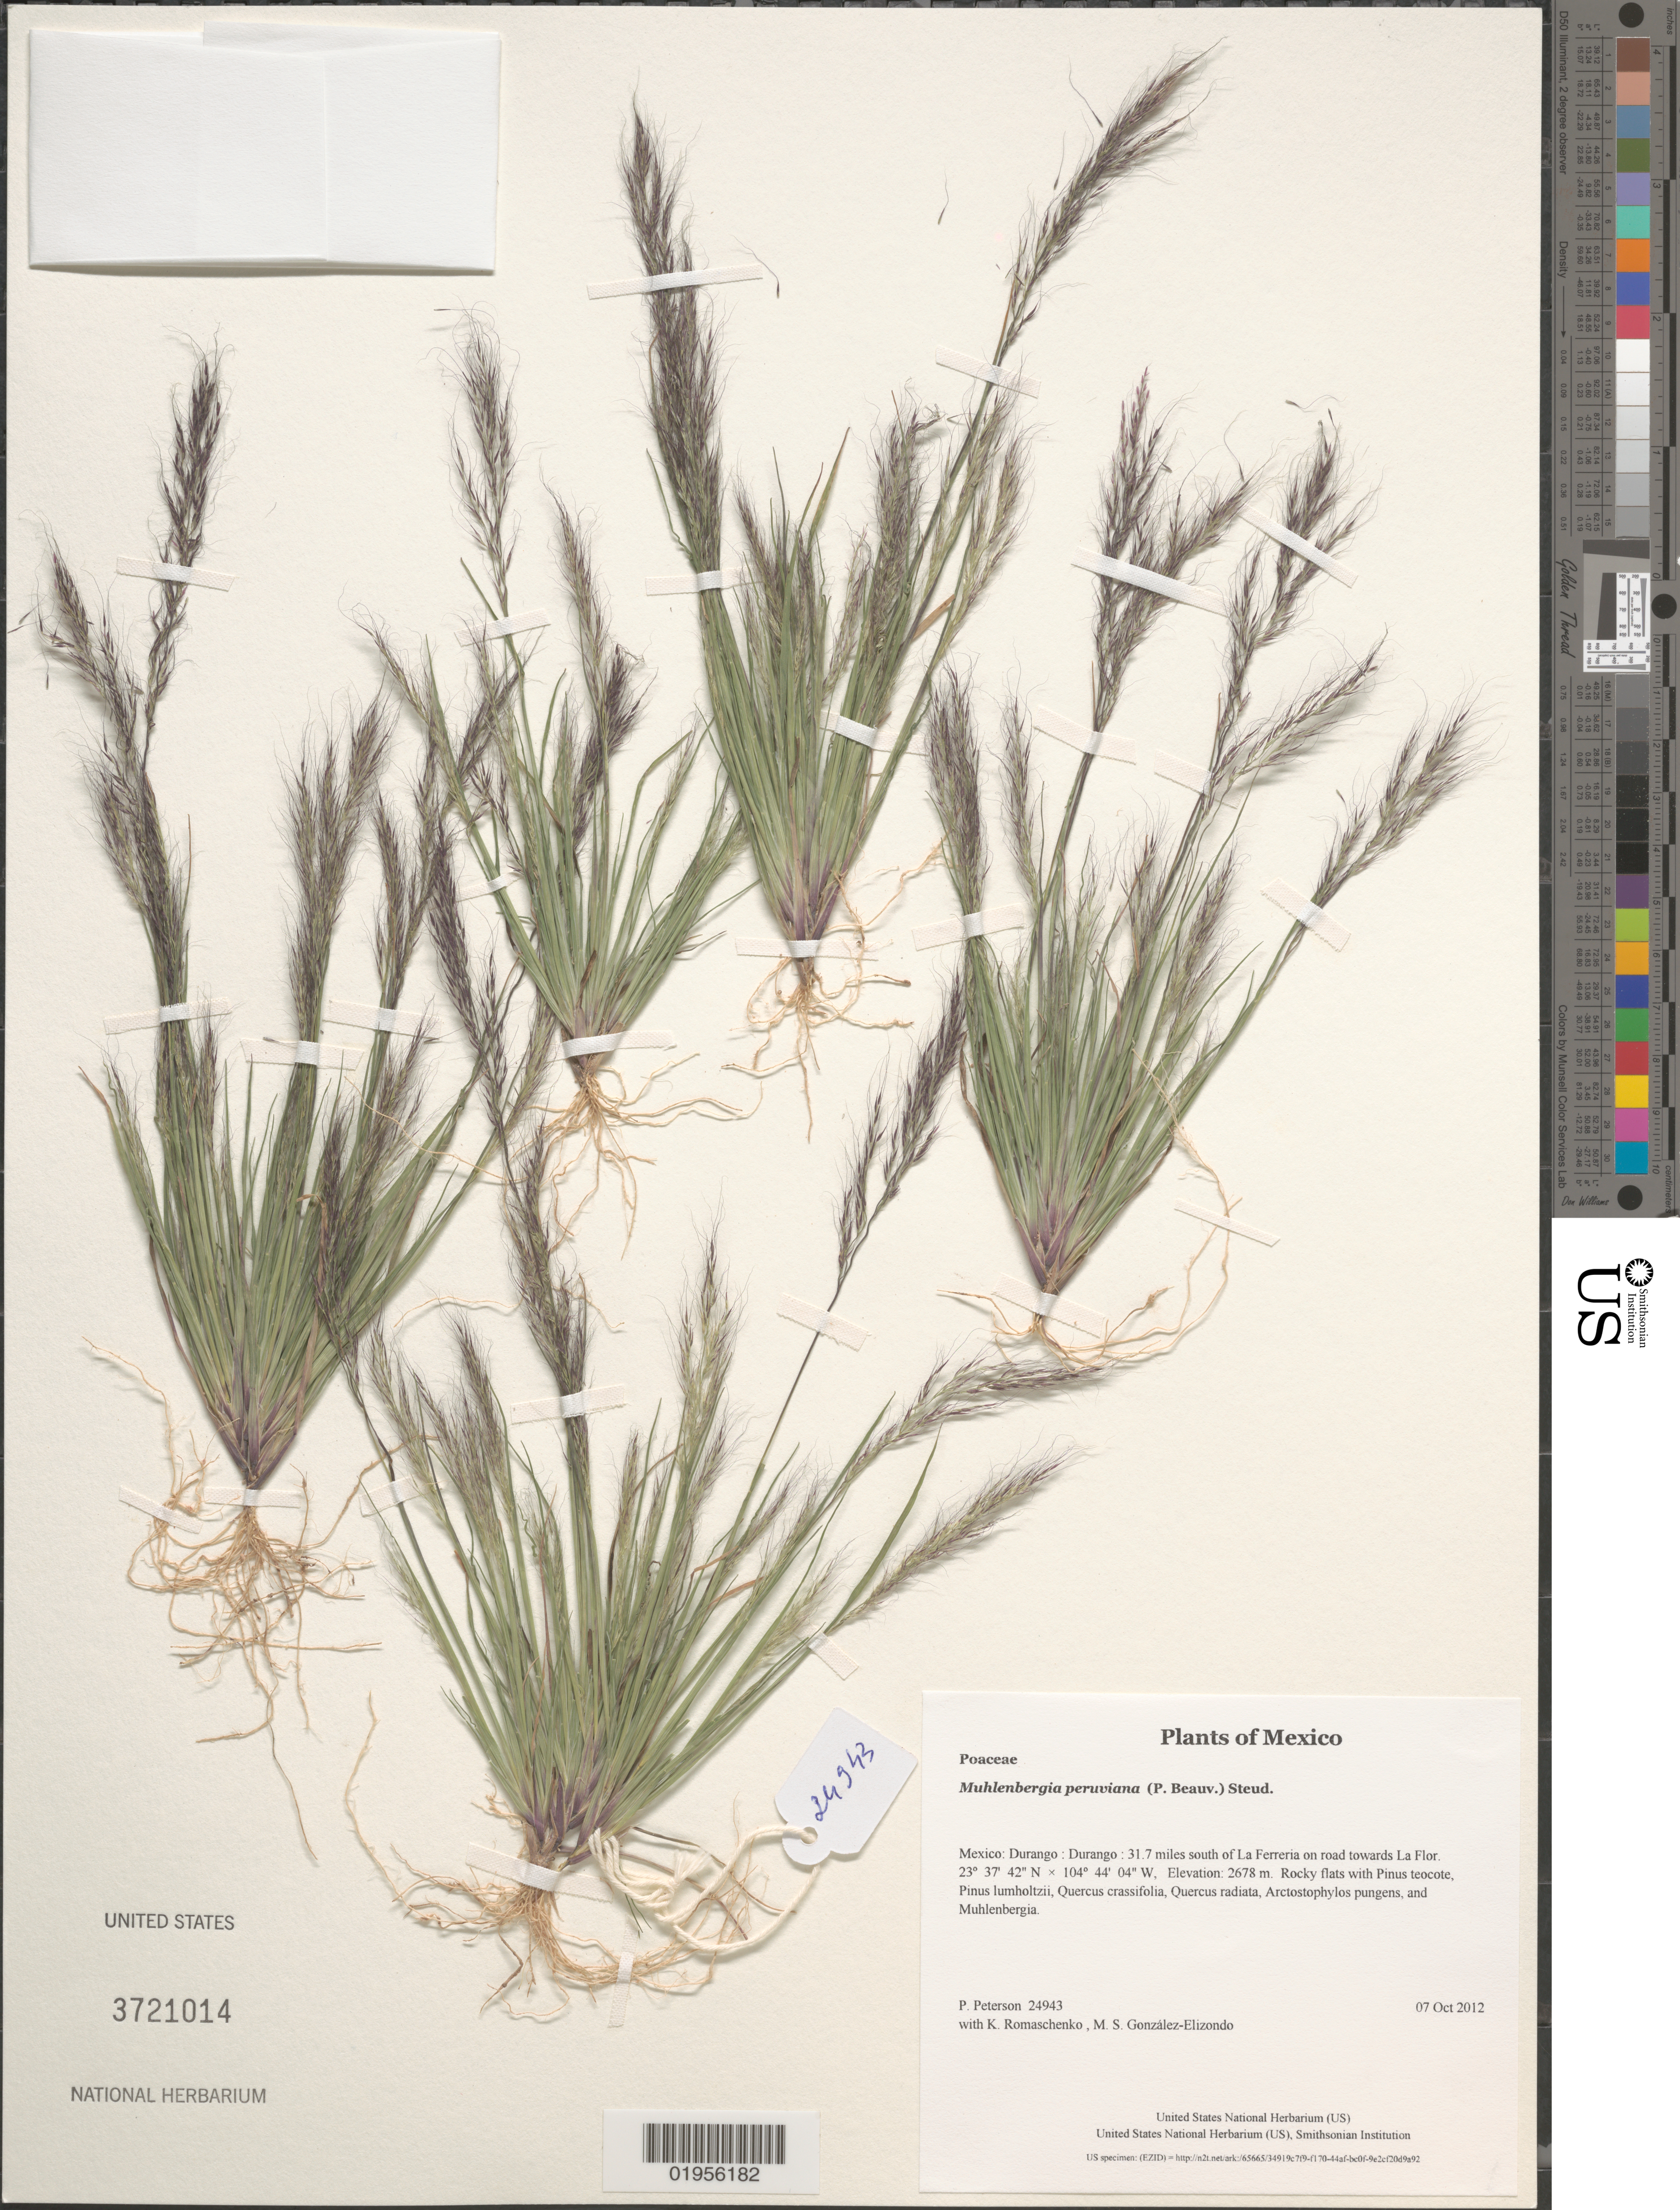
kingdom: Plantae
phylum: Tracheophyta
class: Liliopsida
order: Poales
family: Poaceae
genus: Muhlenbergia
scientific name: Muhlenbergia peruviana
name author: (P. Beauv.) Steud.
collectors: P. M. Peterson, K. Romaschenko & M. S. González-Elizondo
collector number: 24943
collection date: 2012-10-07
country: Mexico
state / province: Durango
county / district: Durango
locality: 31.7 miles south of La Ferreria on road towards La Flor.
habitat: Rocky flats with Pinus teocote, Pinus lumholtzii, Quercus crassifolia, Quercus radiata, Arctostophylos pungens, and Muhlenbergia.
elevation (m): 2678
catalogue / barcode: US 3721014